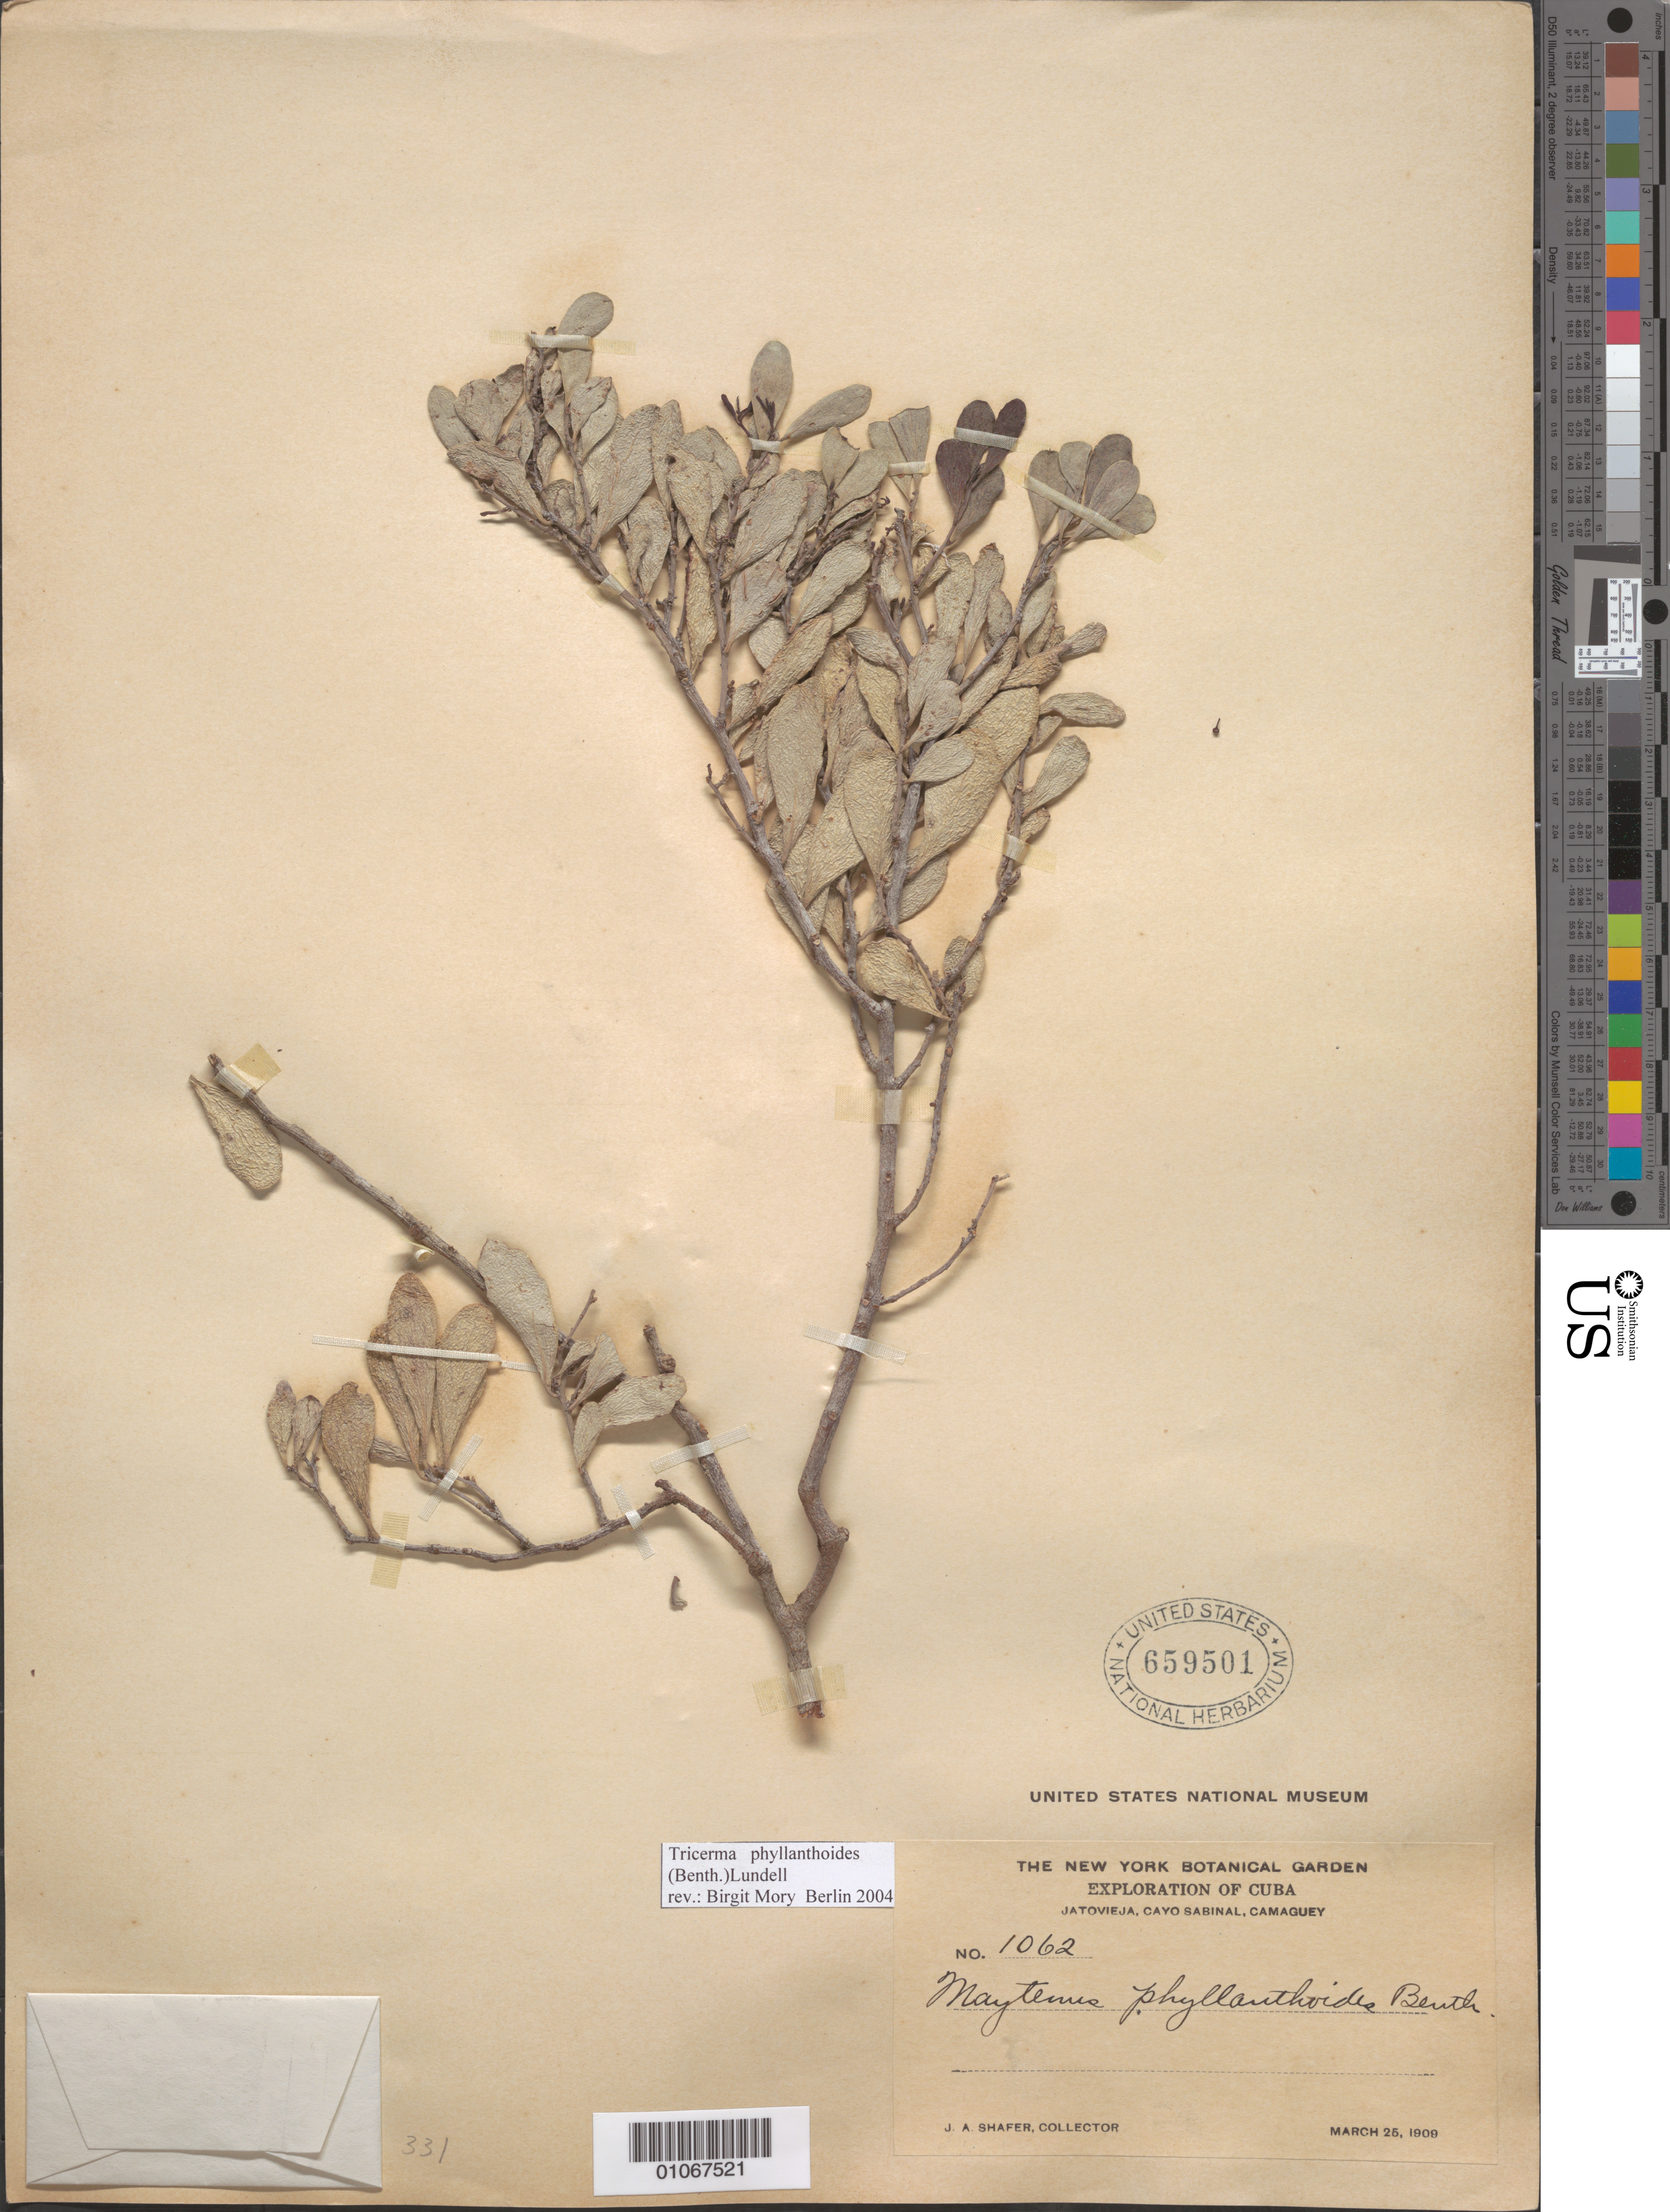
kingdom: Plantae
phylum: Tracheophyta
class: Magnoliopsida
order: Celastrales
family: Celastraceae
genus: Tricerma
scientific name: Tricerma phyllanthoides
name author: (Benth.) Lundell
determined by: Mory, B.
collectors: J. A. Shafer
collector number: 1062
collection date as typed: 26 Mar 1909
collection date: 1909-03-26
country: Cuba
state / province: Camagüey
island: Cuba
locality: Jatovieja, Cayo sabinal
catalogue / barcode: US 659501